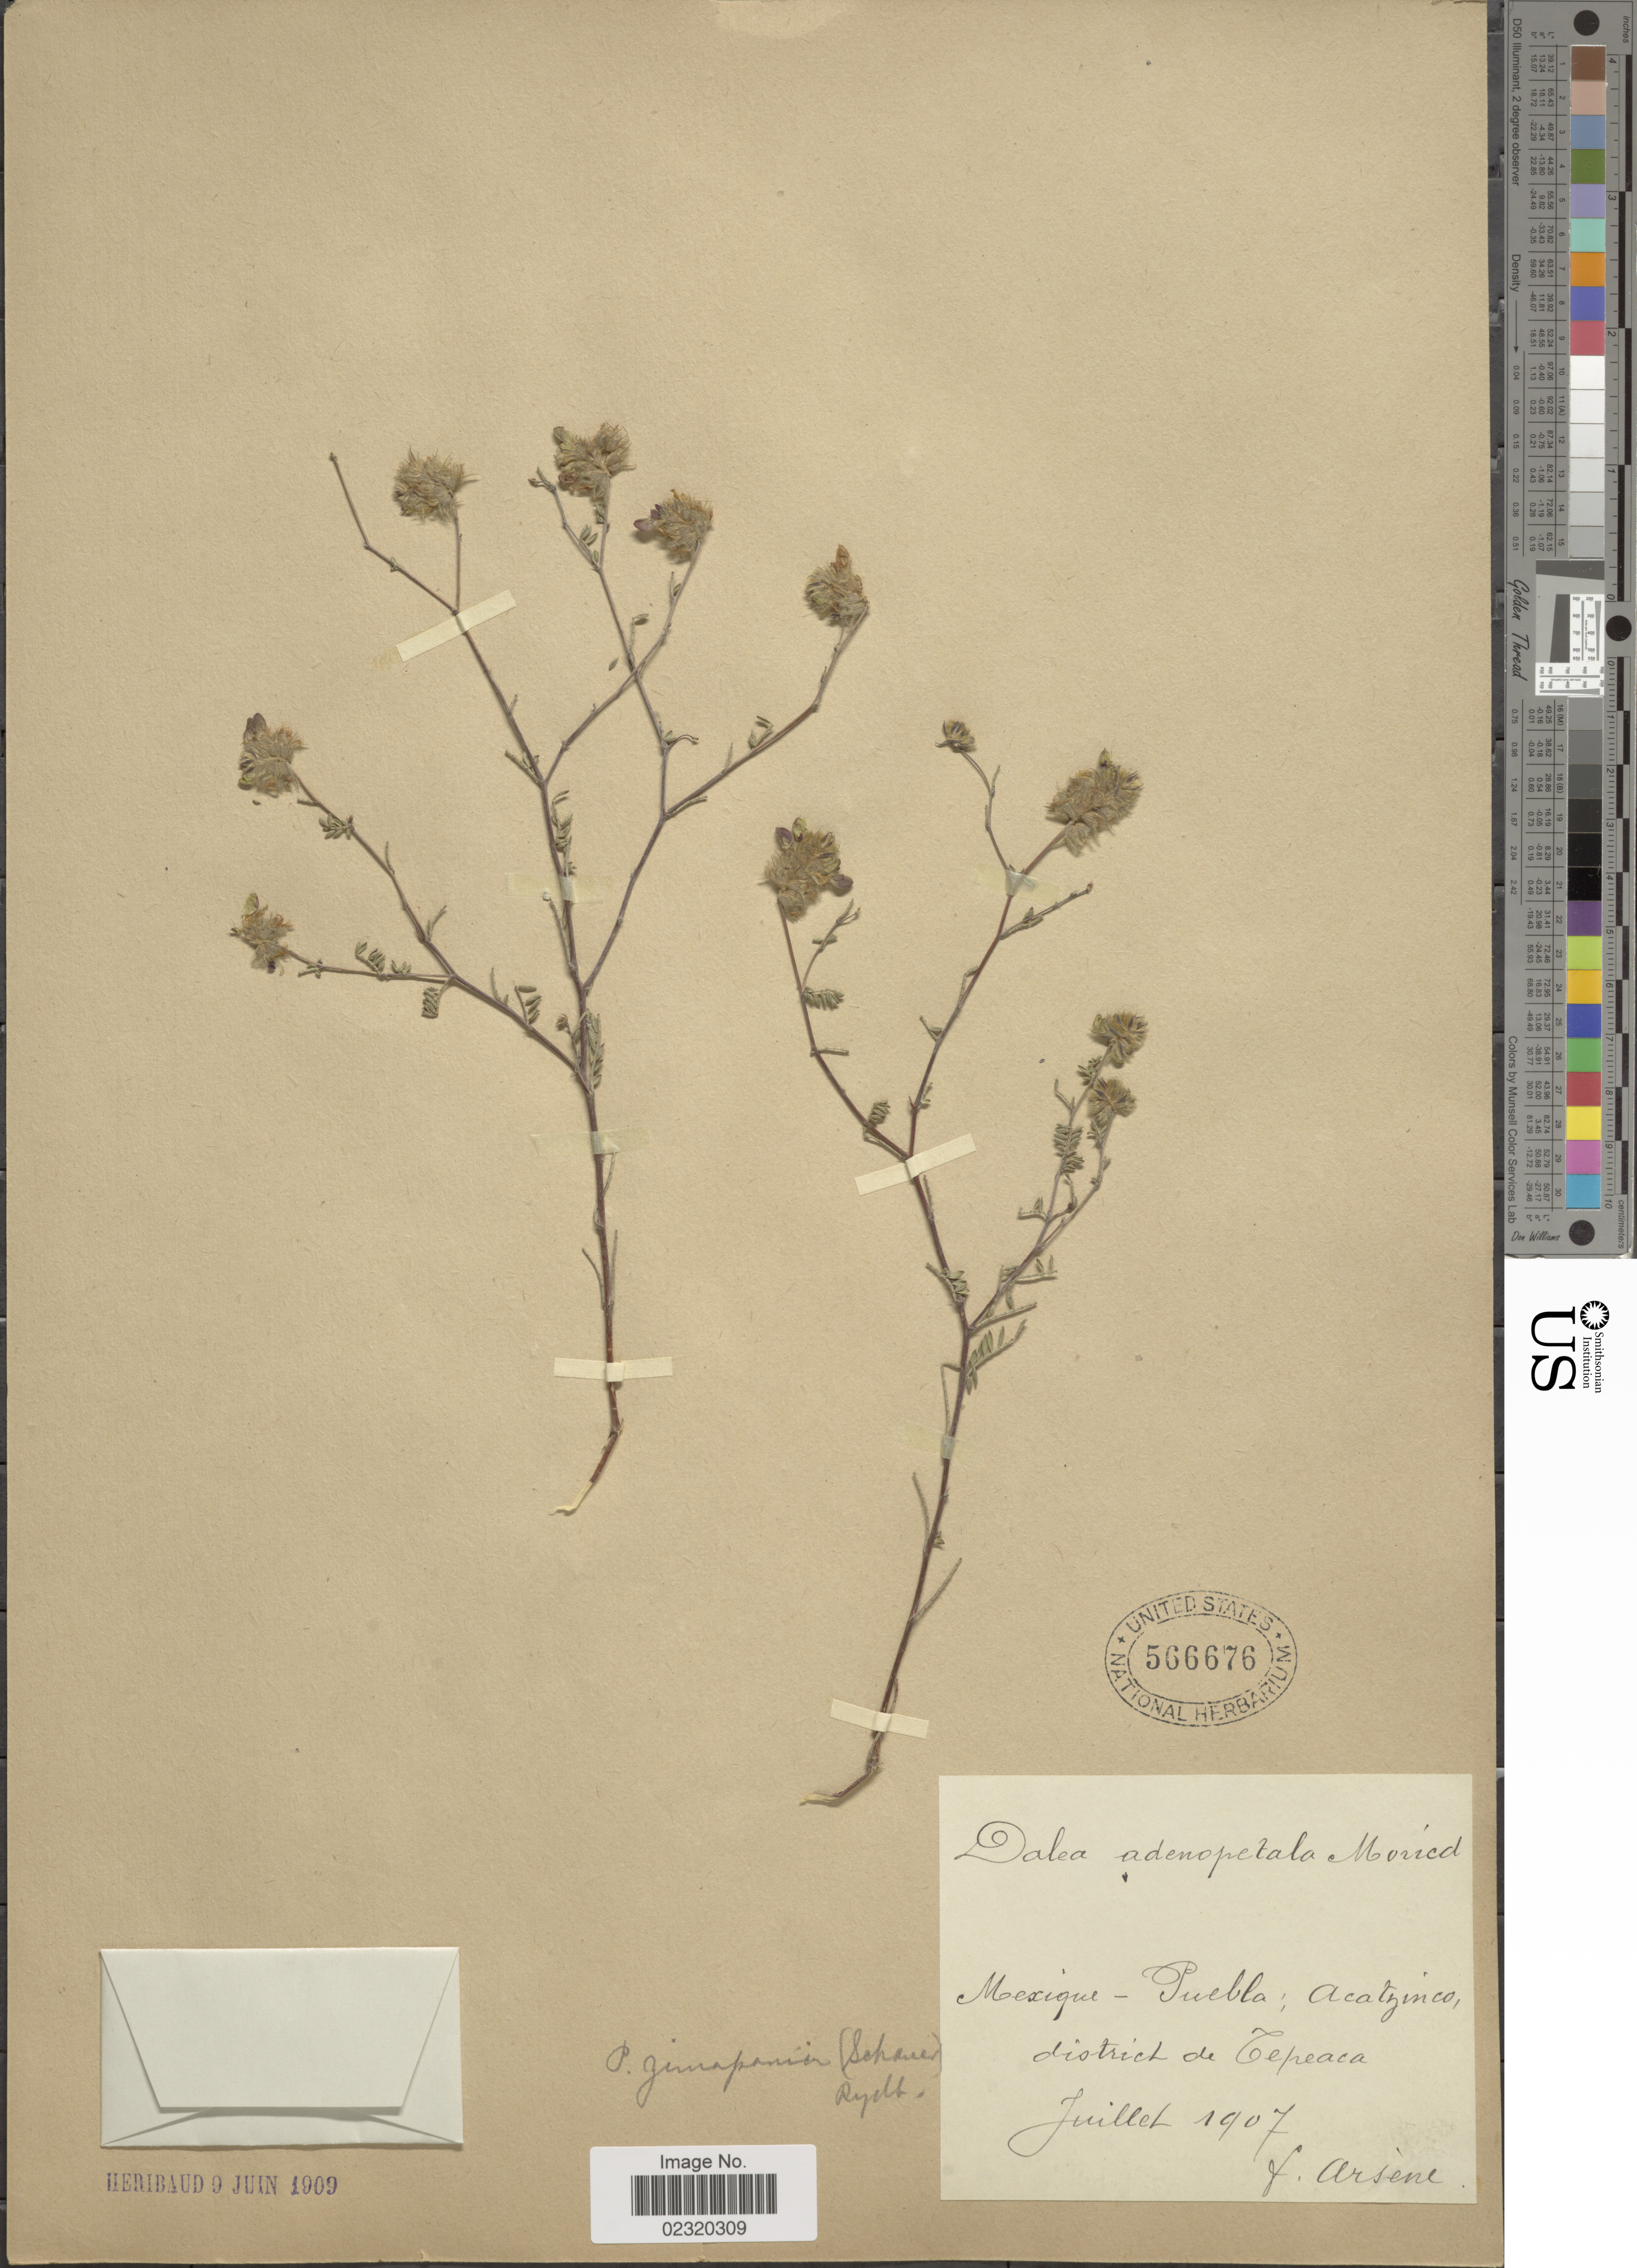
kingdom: Plantae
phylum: Tracheophyta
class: Magnoliopsida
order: Fabales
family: Fabaceae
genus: Dalea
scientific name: Dalea zimapanica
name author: S. Schauer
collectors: F. Arsène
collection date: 1907-07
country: Mexico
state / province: Puebla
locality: Acatzinco, district de Cepeaca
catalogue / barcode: US 566676